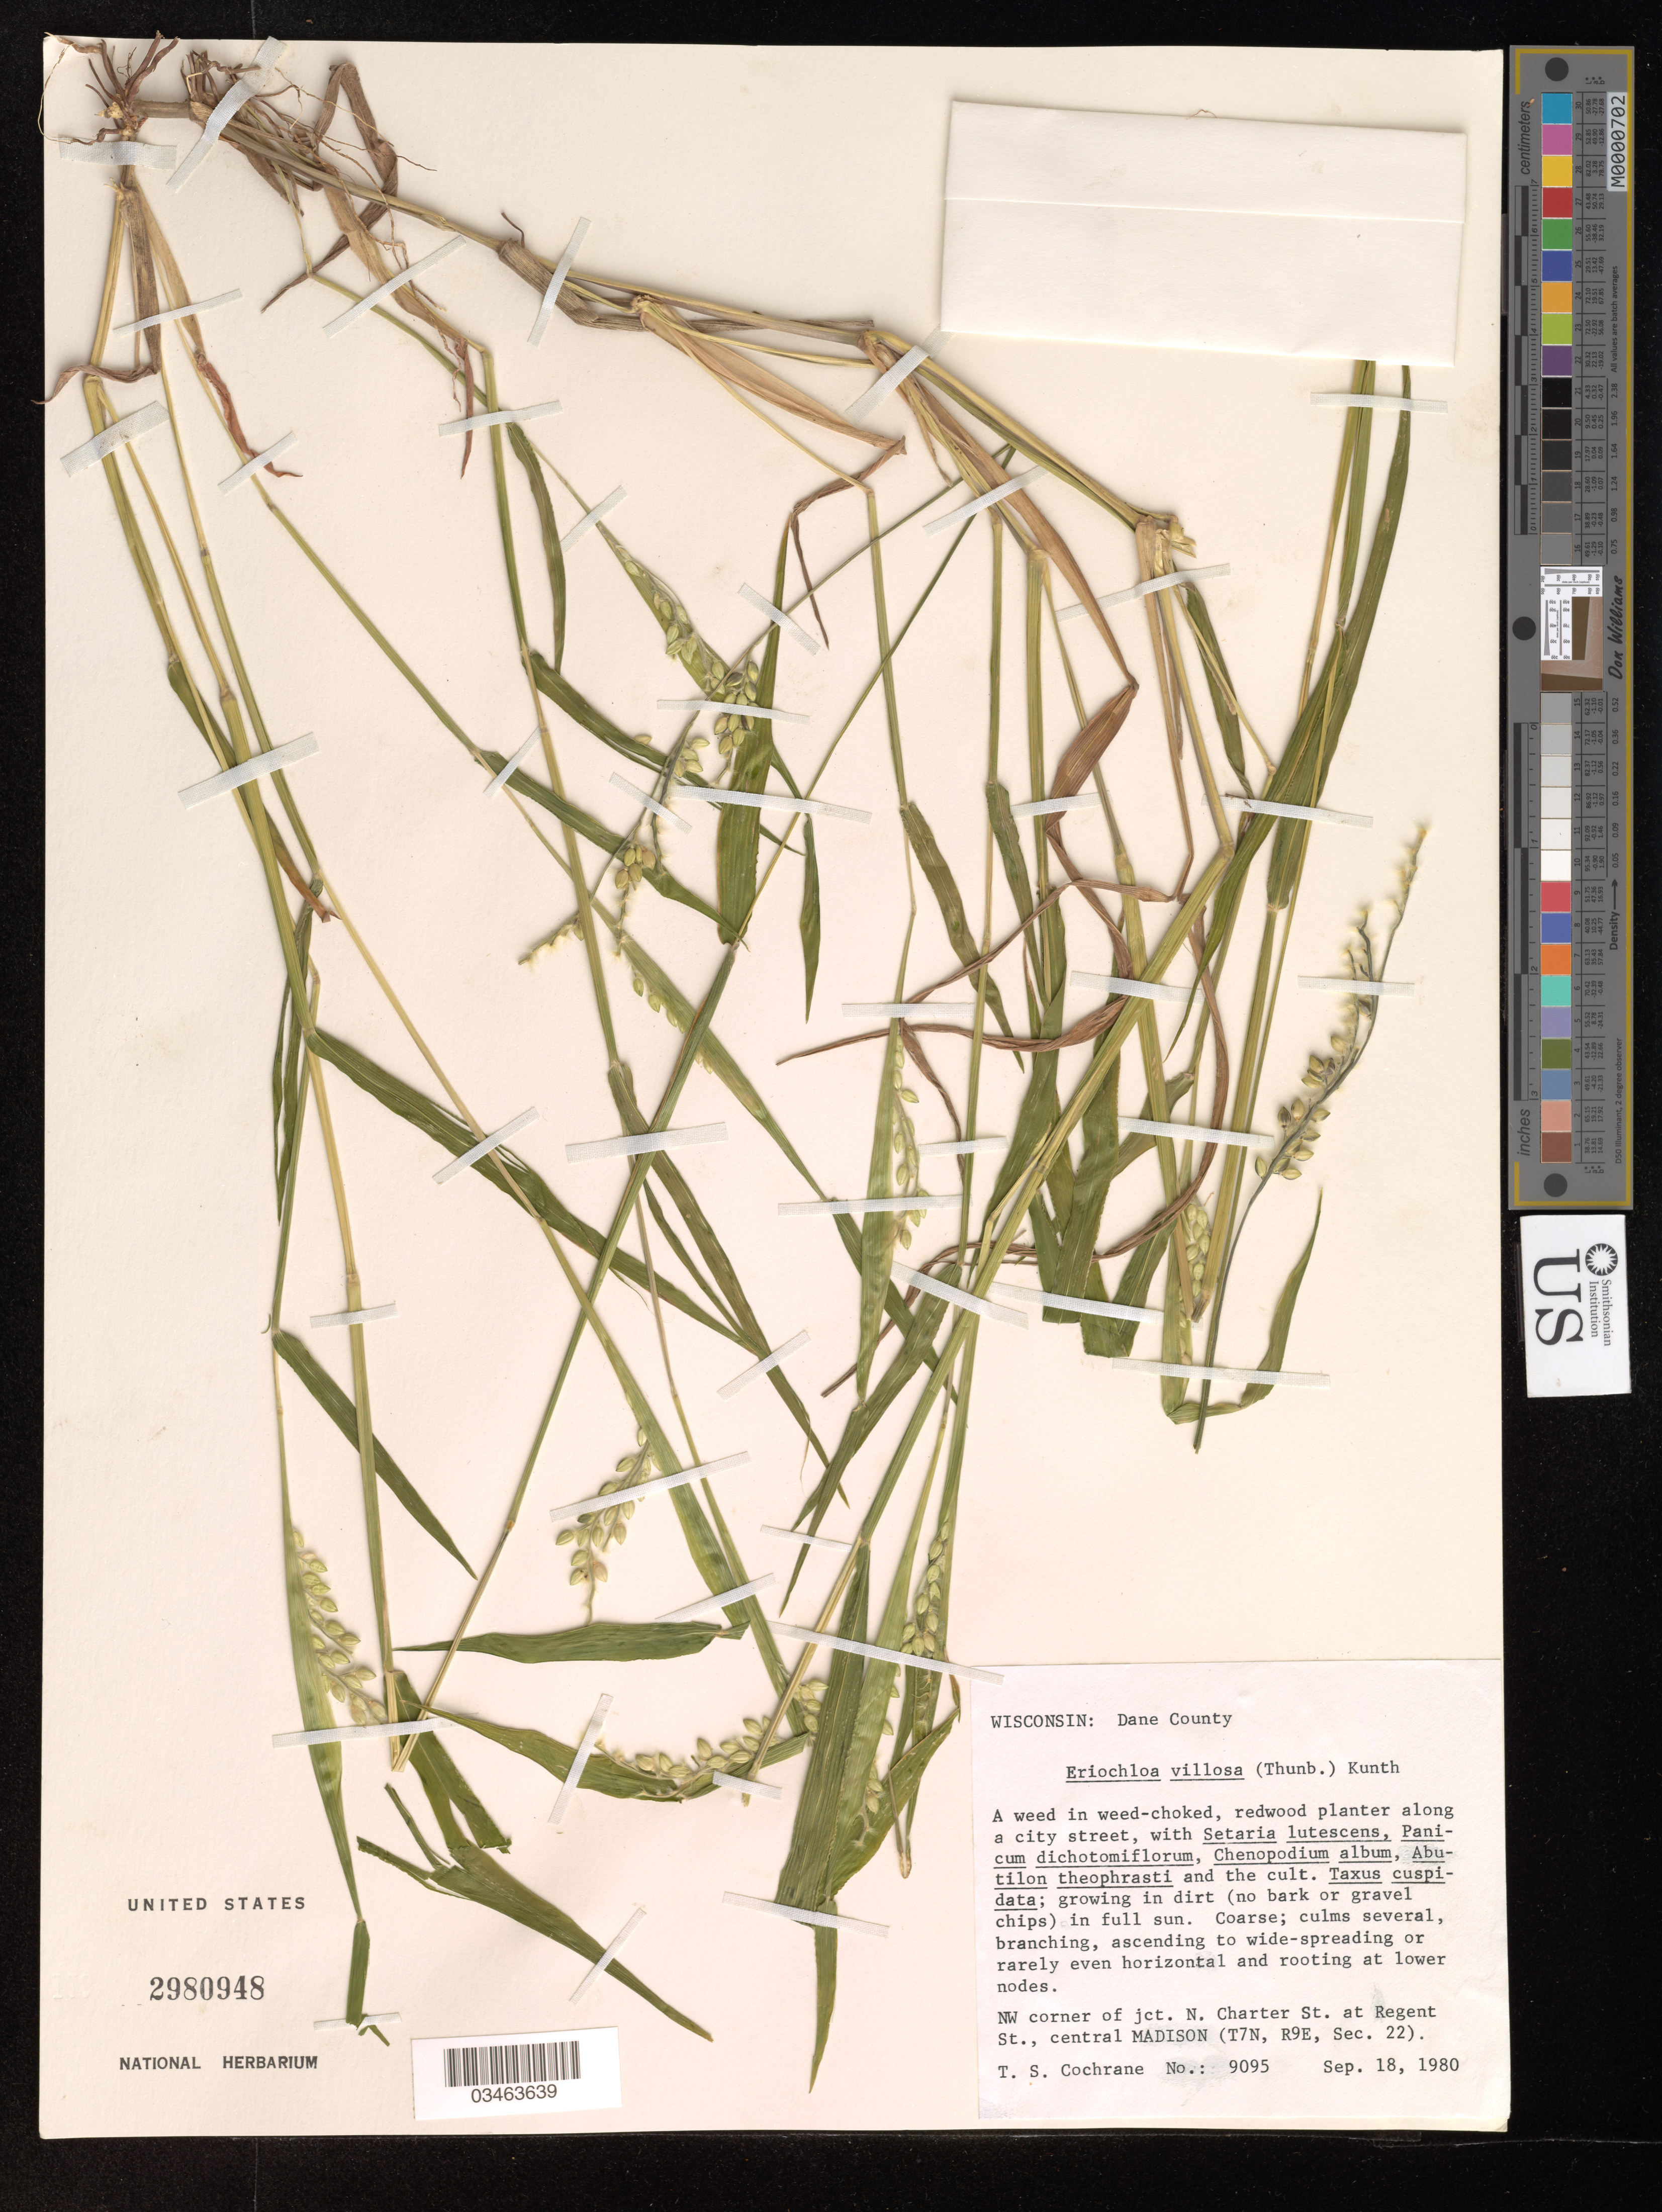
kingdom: Plantae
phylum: Tracheophyta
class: Liliopsida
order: Poales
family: Poaceae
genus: Eriochloa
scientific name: Eriochloa villosa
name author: (Thunb.) Kunth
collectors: T. Cochrane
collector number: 9095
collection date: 1980-09-18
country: United States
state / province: Wisconsin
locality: Dane County. NW corner of jct. N. Charter St. at Regent St., central Madison (T7N, R9E, Sec. 22).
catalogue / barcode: US 2980948